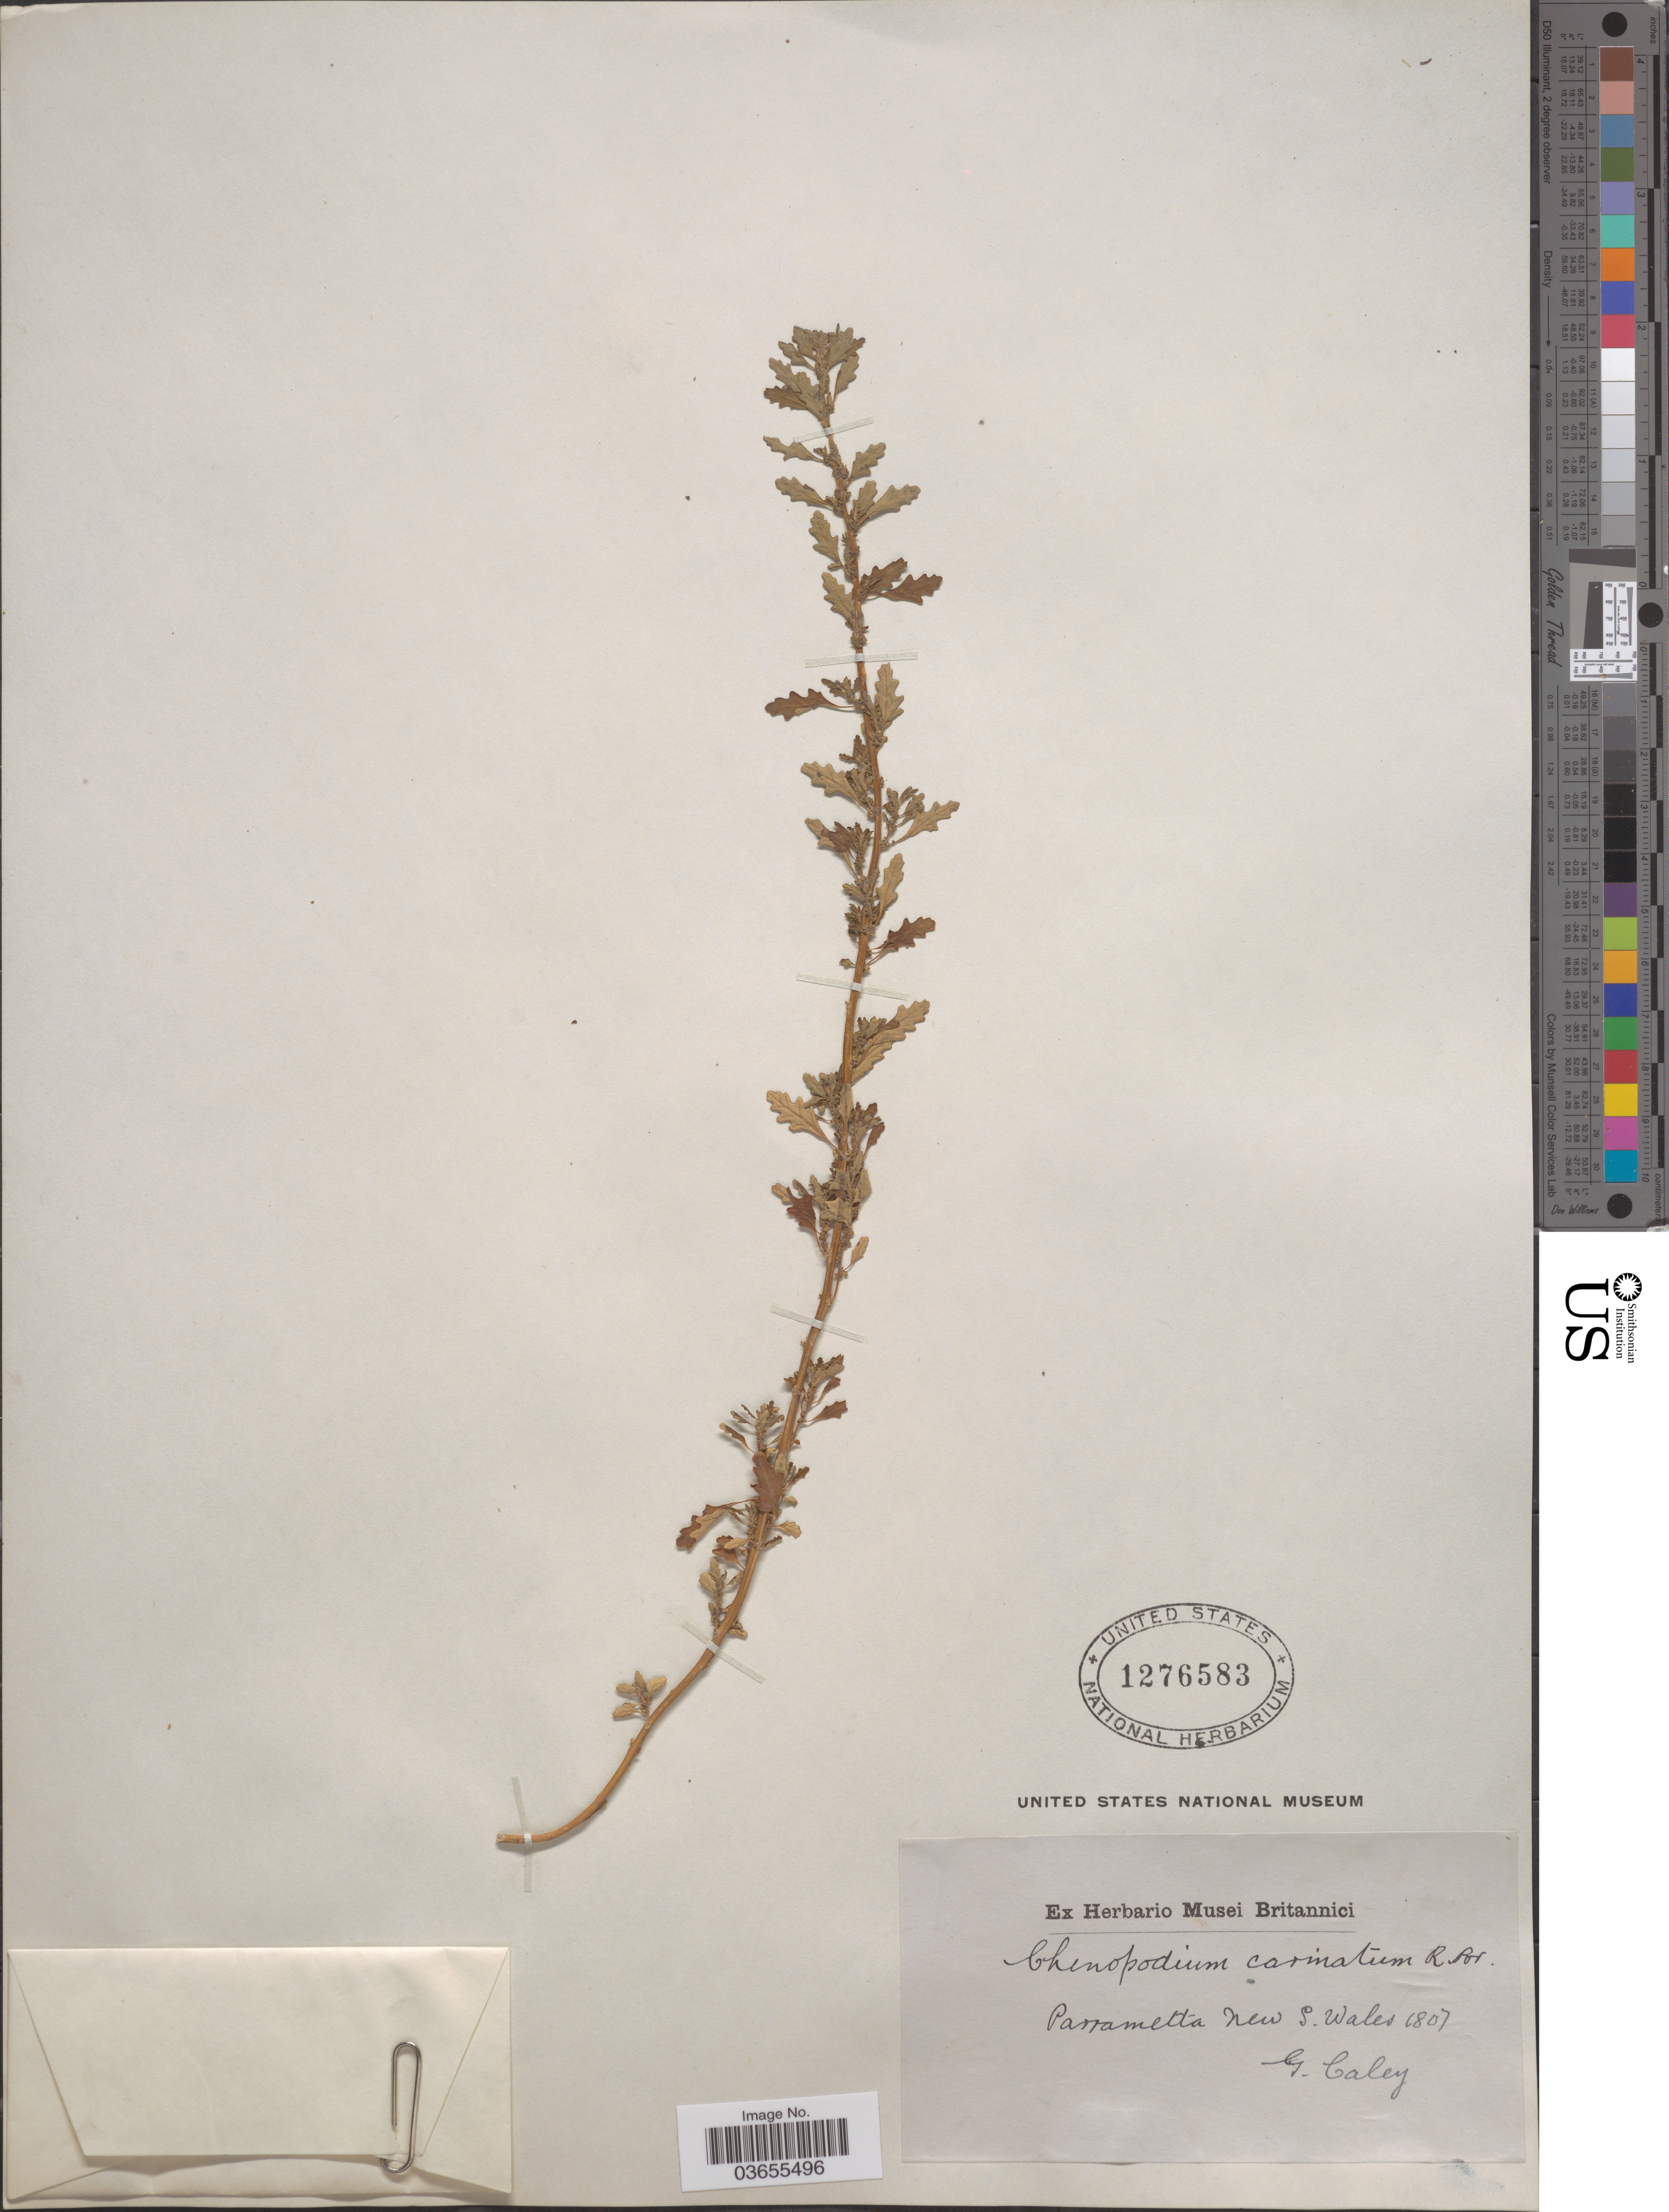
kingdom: Plantae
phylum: Tracheophyta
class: Magnoliopsida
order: Caryophyllales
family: Amaranthaceae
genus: Chenopodium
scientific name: Chenopodium carinatum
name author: R. Br.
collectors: G. Caley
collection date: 1807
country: Australia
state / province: New South Wales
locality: Parrametta.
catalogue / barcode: US 1276583